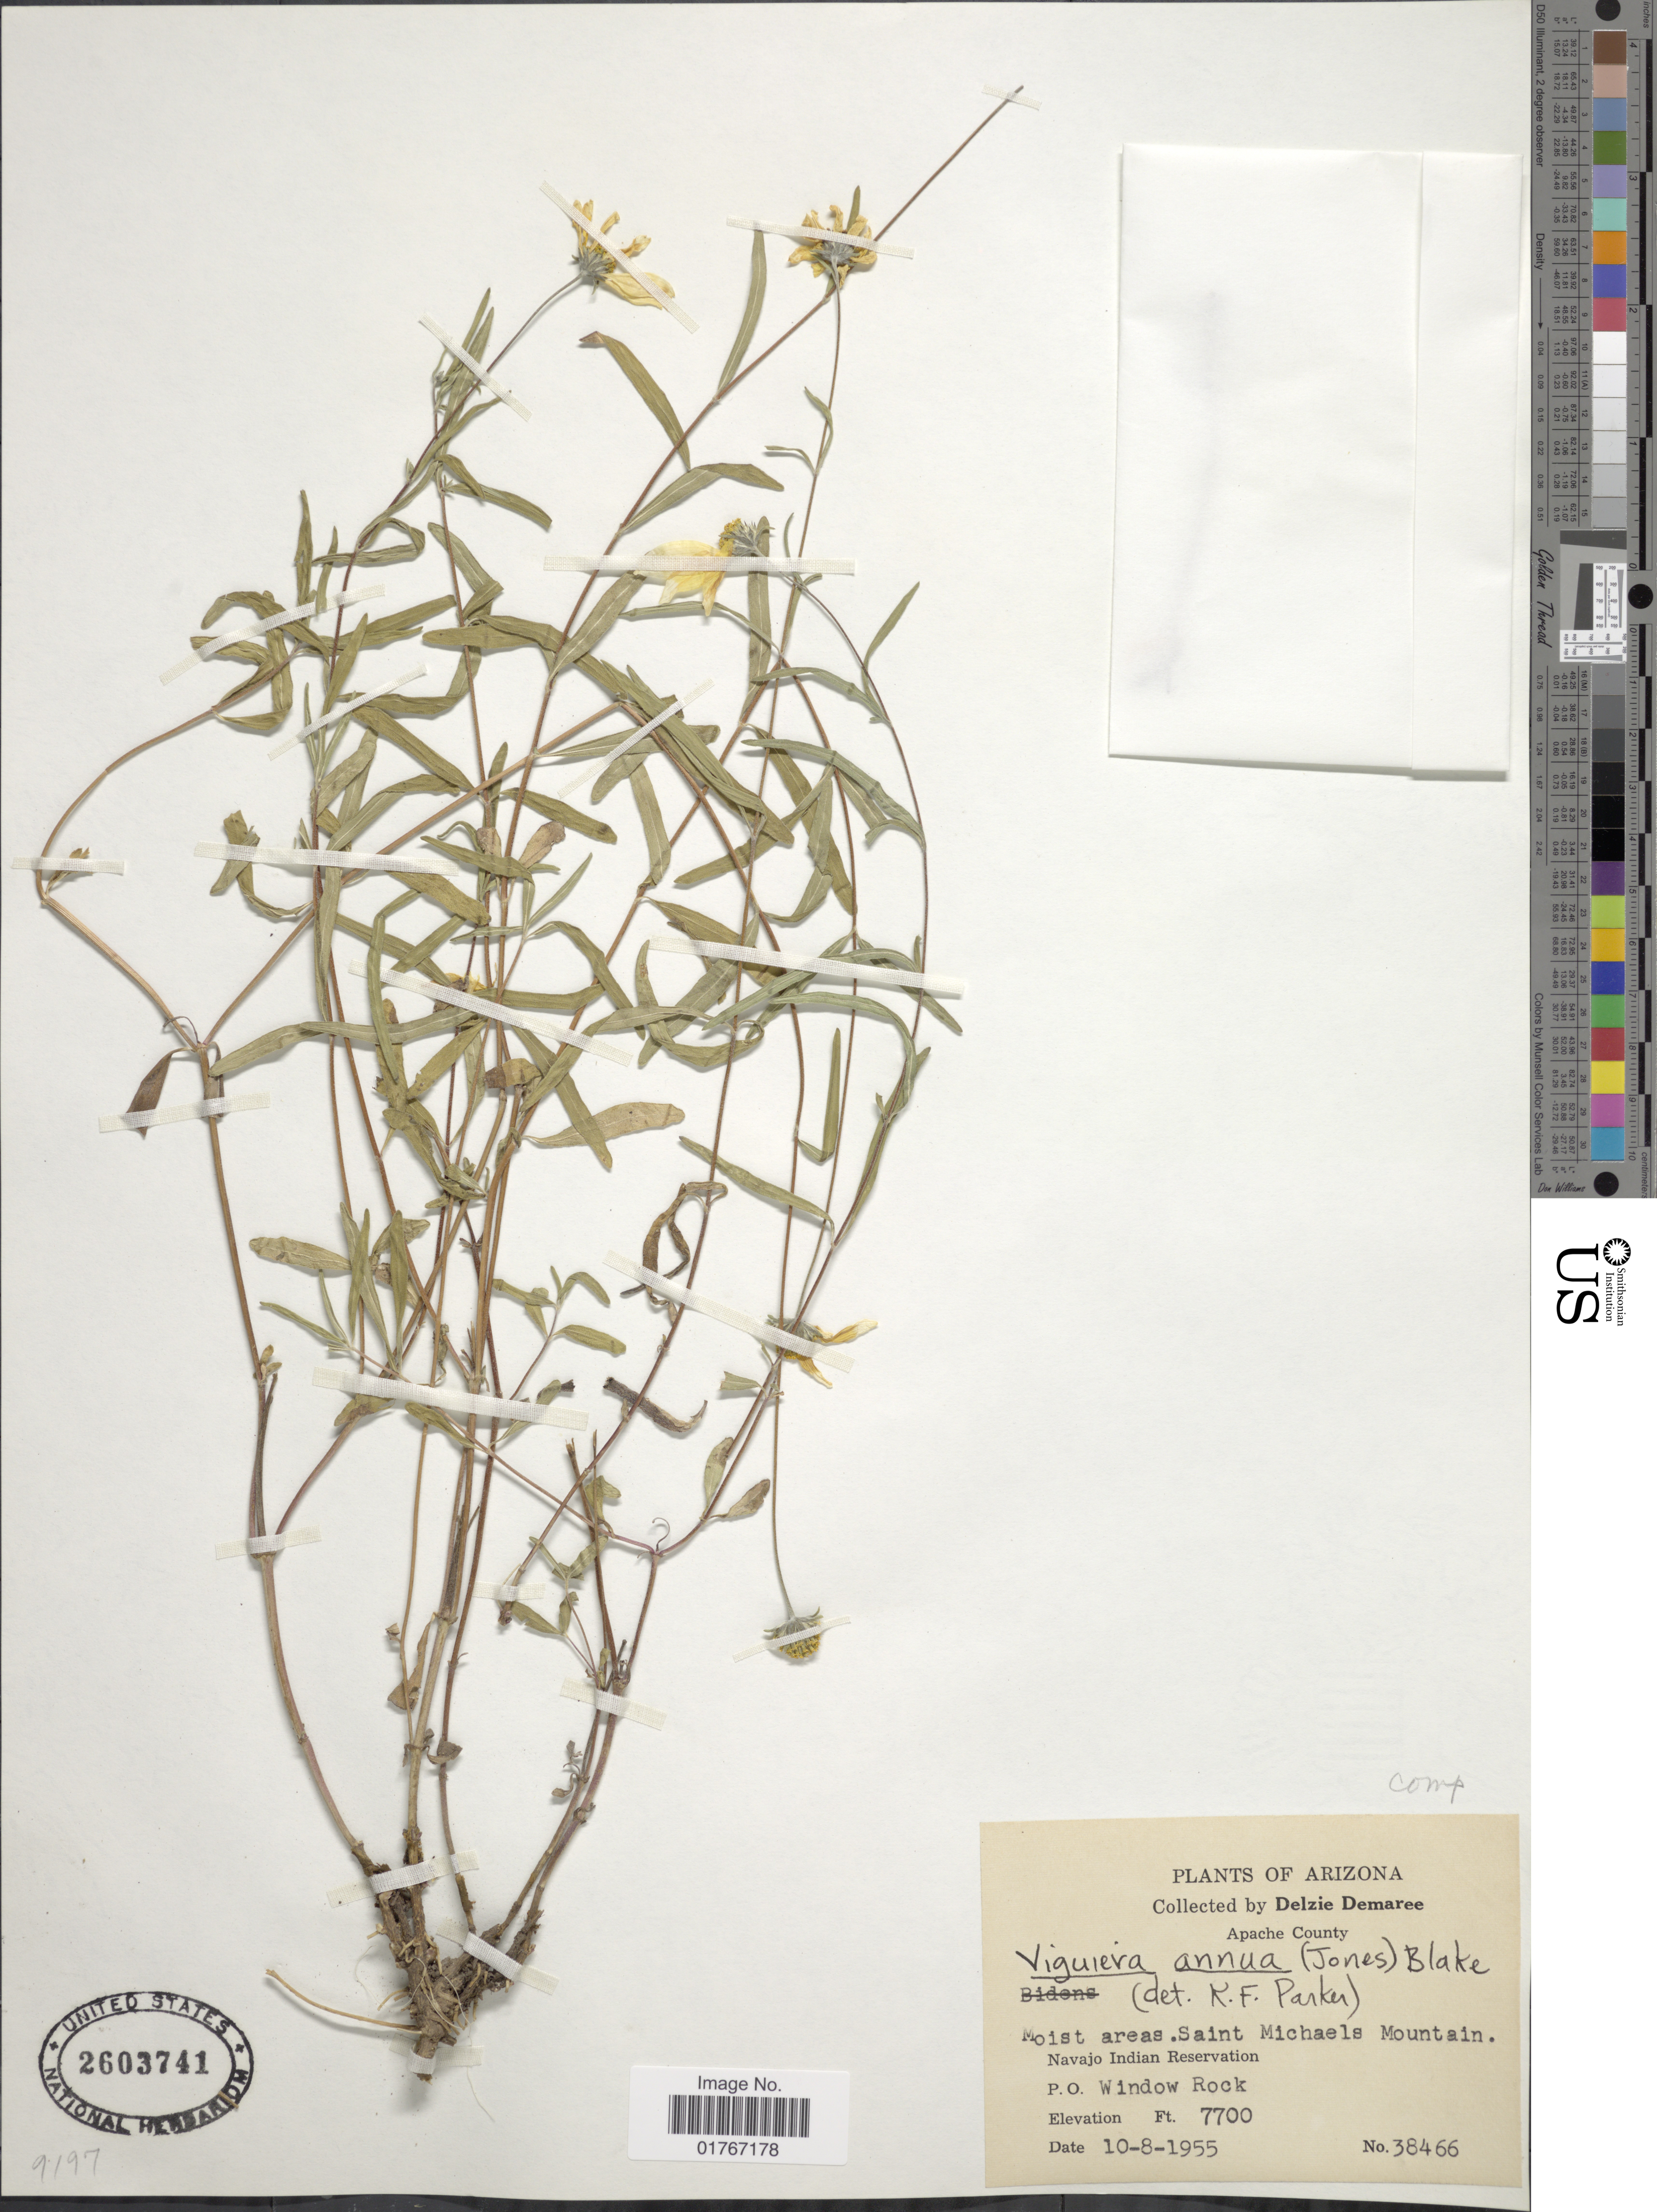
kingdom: Plantae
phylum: Tracheophyta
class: Magnoliopsida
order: Asterales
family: Asteraceae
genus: Heliomeris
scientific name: Heliomeris annua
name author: (M.E. Jones) Cockerell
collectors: D. Demaree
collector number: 38466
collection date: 1955-10-08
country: United States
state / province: Arizona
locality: Apache County, Moist areas Saint Michaels Mountain, Navajo Indian Reservation P.O. Window Rock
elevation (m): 2347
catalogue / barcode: US 2603741